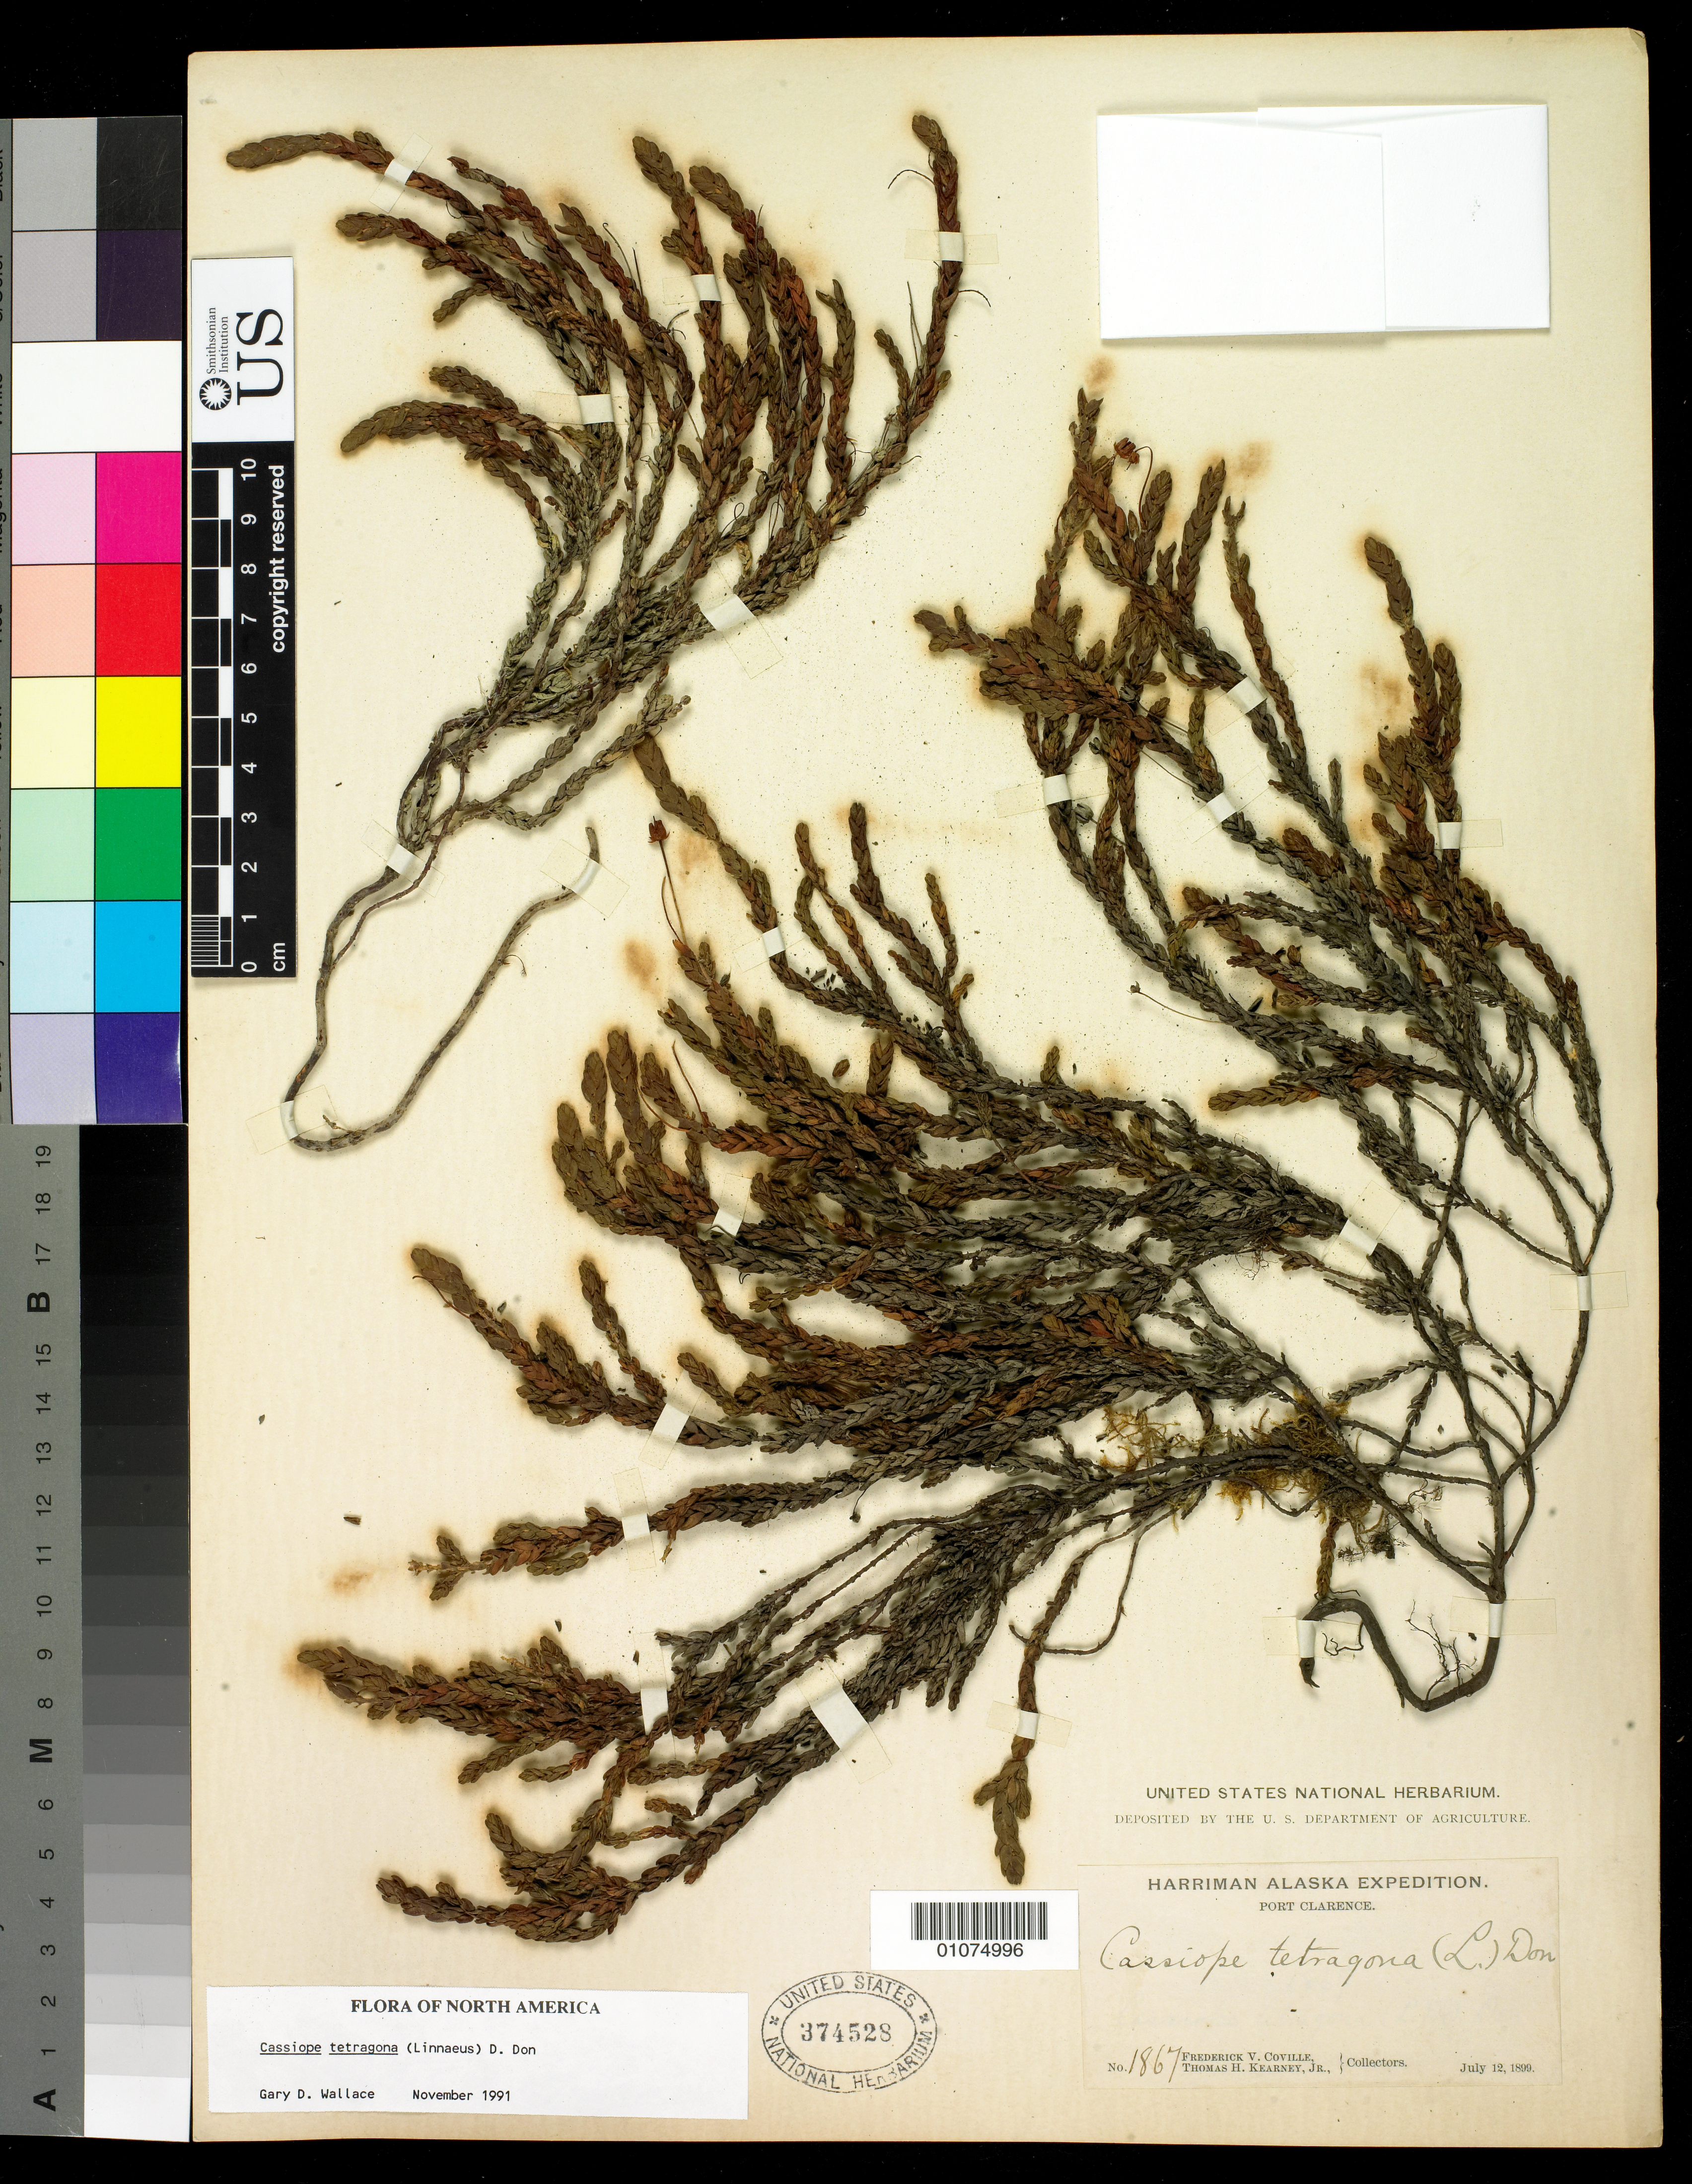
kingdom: Plantae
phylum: Tracheophyta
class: Magnoliopsida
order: Ericales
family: Ericaceae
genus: Cassiope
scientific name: Cassiope tetragona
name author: (L.) D. Don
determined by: Wallace, G. D.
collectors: F. V. Coville & T. H. Kearney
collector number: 1867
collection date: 1899-07-12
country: United States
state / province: Alaska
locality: Port Clarence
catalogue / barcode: US 374528